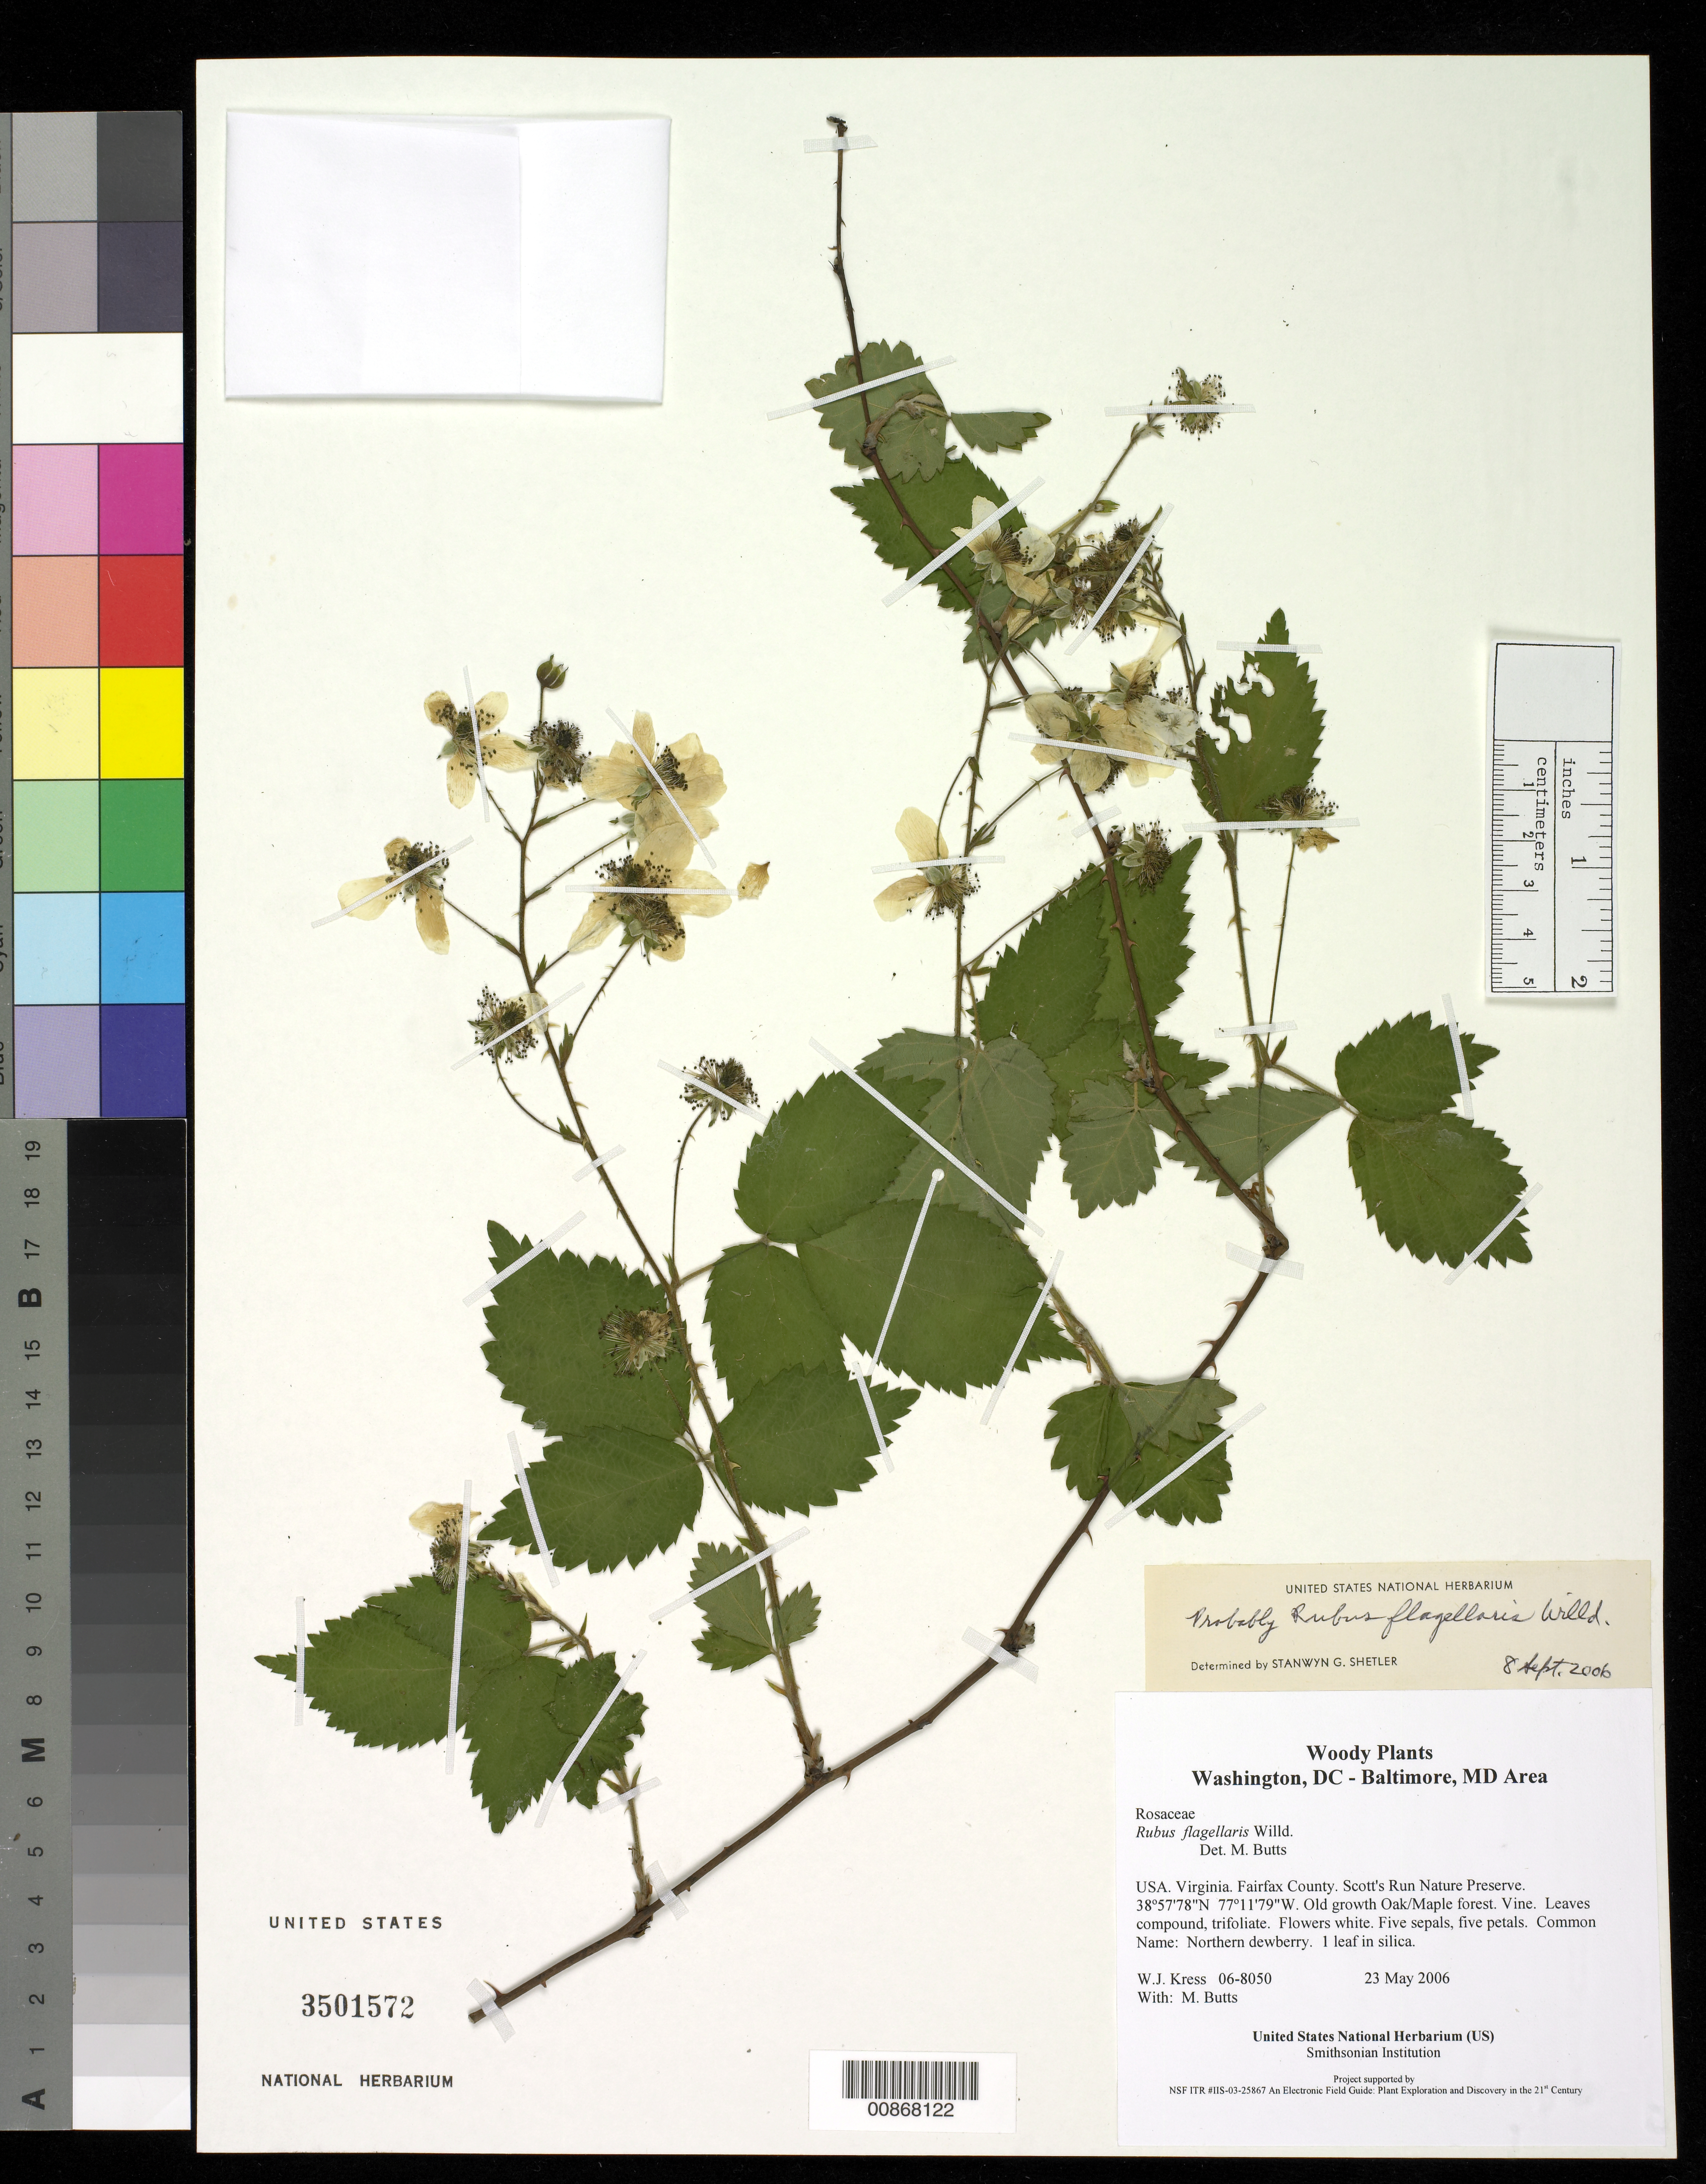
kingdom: Plantae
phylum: Tracheophyta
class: Magnoliopsida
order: Rosales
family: Rosaceae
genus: Rubus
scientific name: Rubus flagellaris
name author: Willd.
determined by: Butts, M. B.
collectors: W. J. Kress & M. B. Butts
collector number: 06-8050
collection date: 2006-05-23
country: United States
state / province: Virginia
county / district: Fairfax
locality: Scott's Run Nature Preserve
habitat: Old growth Oak/Maple forest.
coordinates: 38 57 78 N, 77 11 79 W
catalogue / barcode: US 3501572